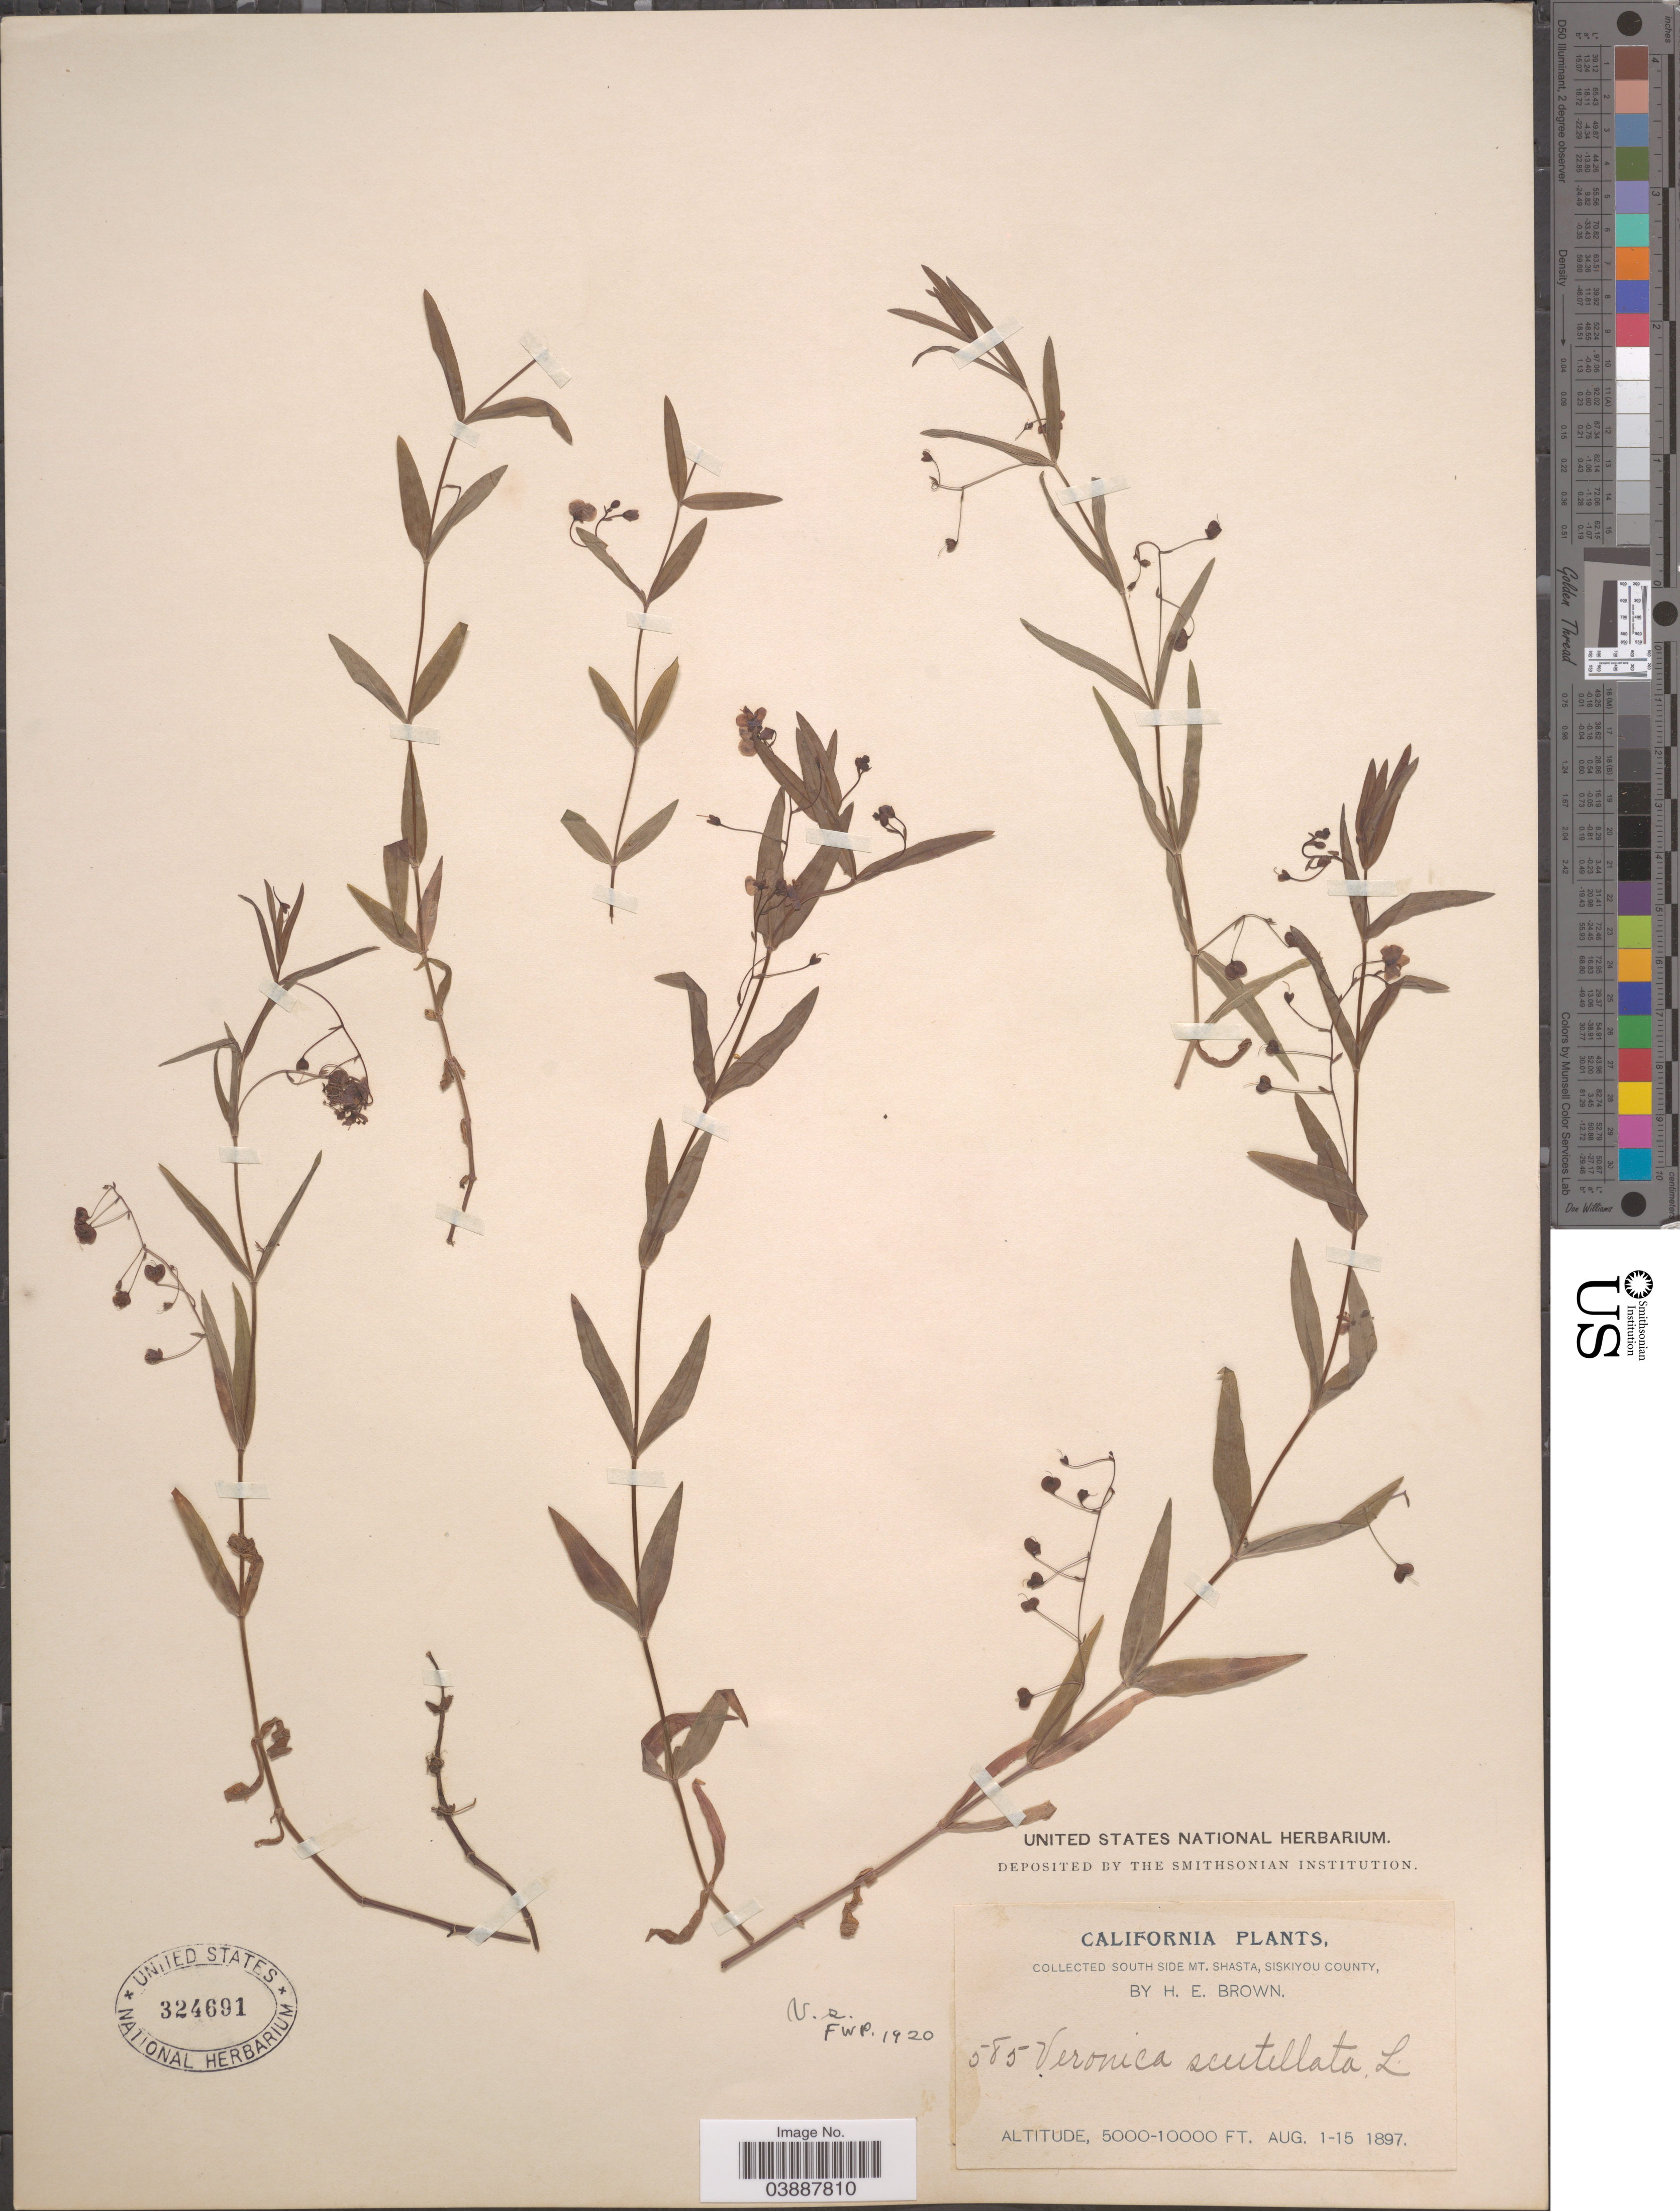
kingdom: Plantae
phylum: Tracheophyta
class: Magnoliopsida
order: Lamiales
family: Plantaginaceae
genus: Veronica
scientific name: Veronica scutellata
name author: L.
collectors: H. E. Brown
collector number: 585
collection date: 1897-08-01/1897-08-15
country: United States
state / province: California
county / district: Siskiyou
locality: South side Mt. Shasta, Siskiyou County.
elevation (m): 1524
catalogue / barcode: US 324691